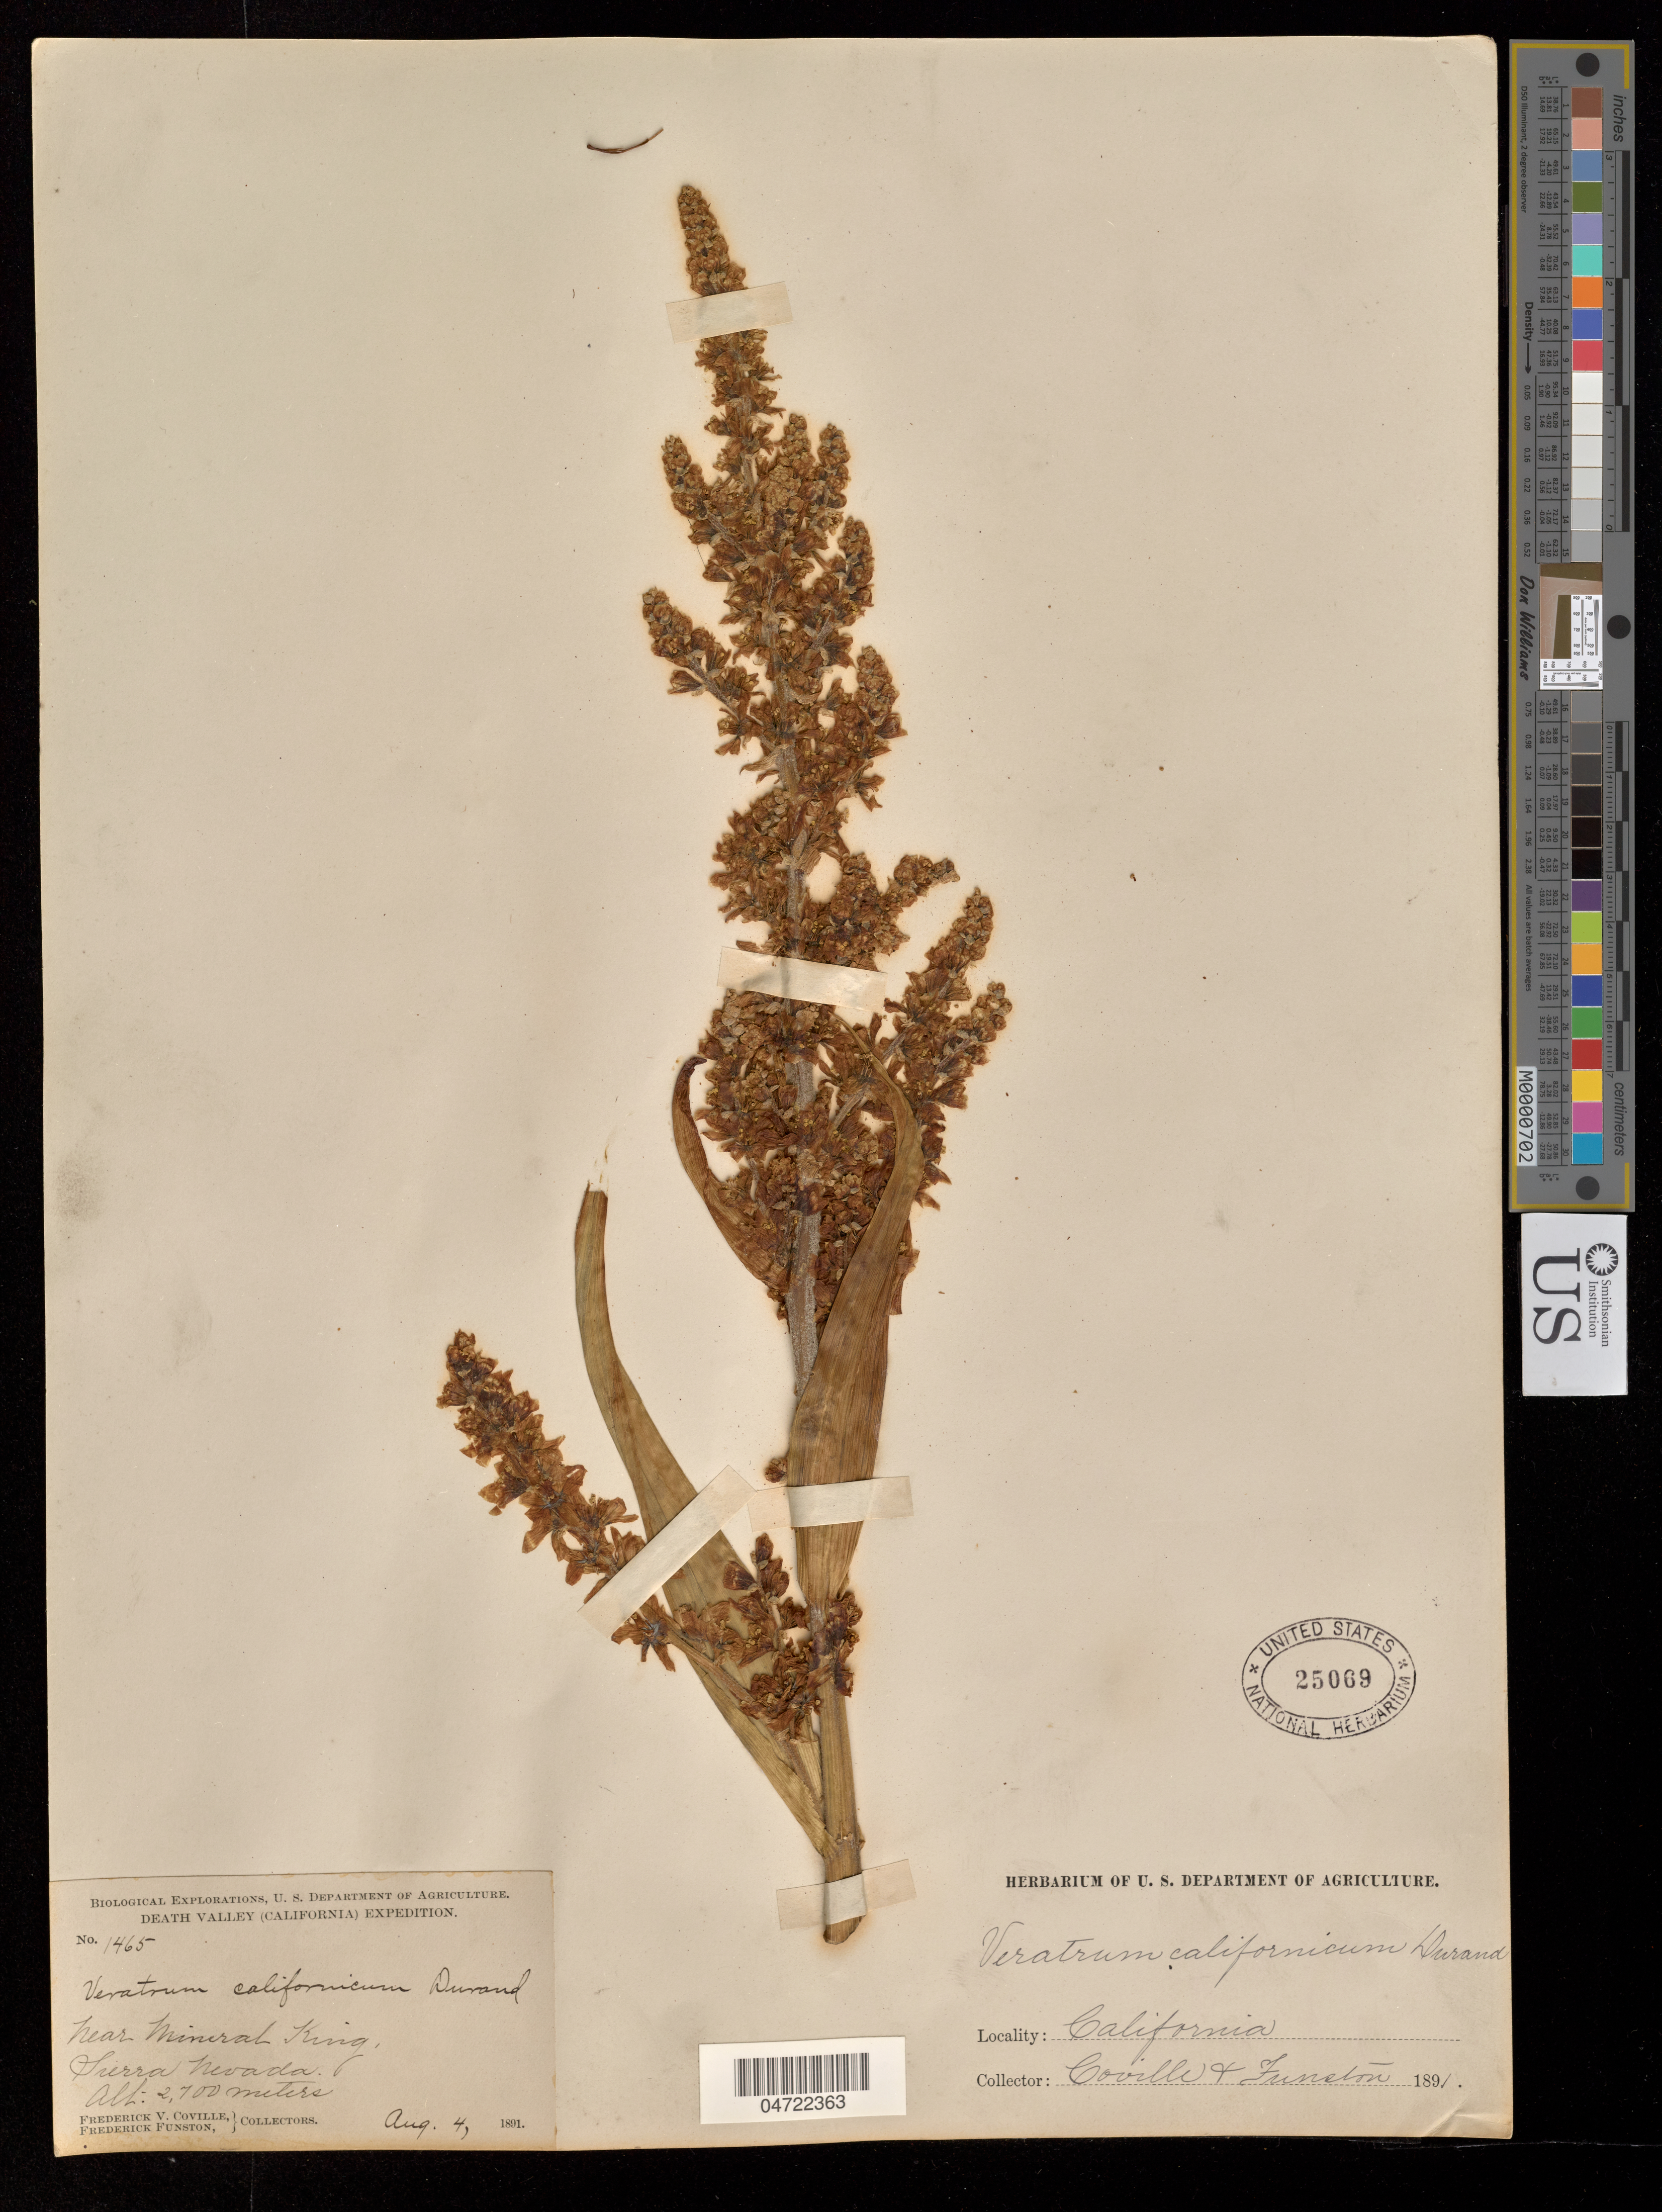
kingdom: Plantae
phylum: Tracheophyta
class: Liliopsida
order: Liliales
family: Melanthiaceae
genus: Veratrum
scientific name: Veratrum californicum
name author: Durand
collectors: F. V. Coville & F. Funston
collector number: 1465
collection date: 1891-08-04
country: United States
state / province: California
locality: near Mineral King, Sierra Nevada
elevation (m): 2700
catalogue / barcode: US 25069